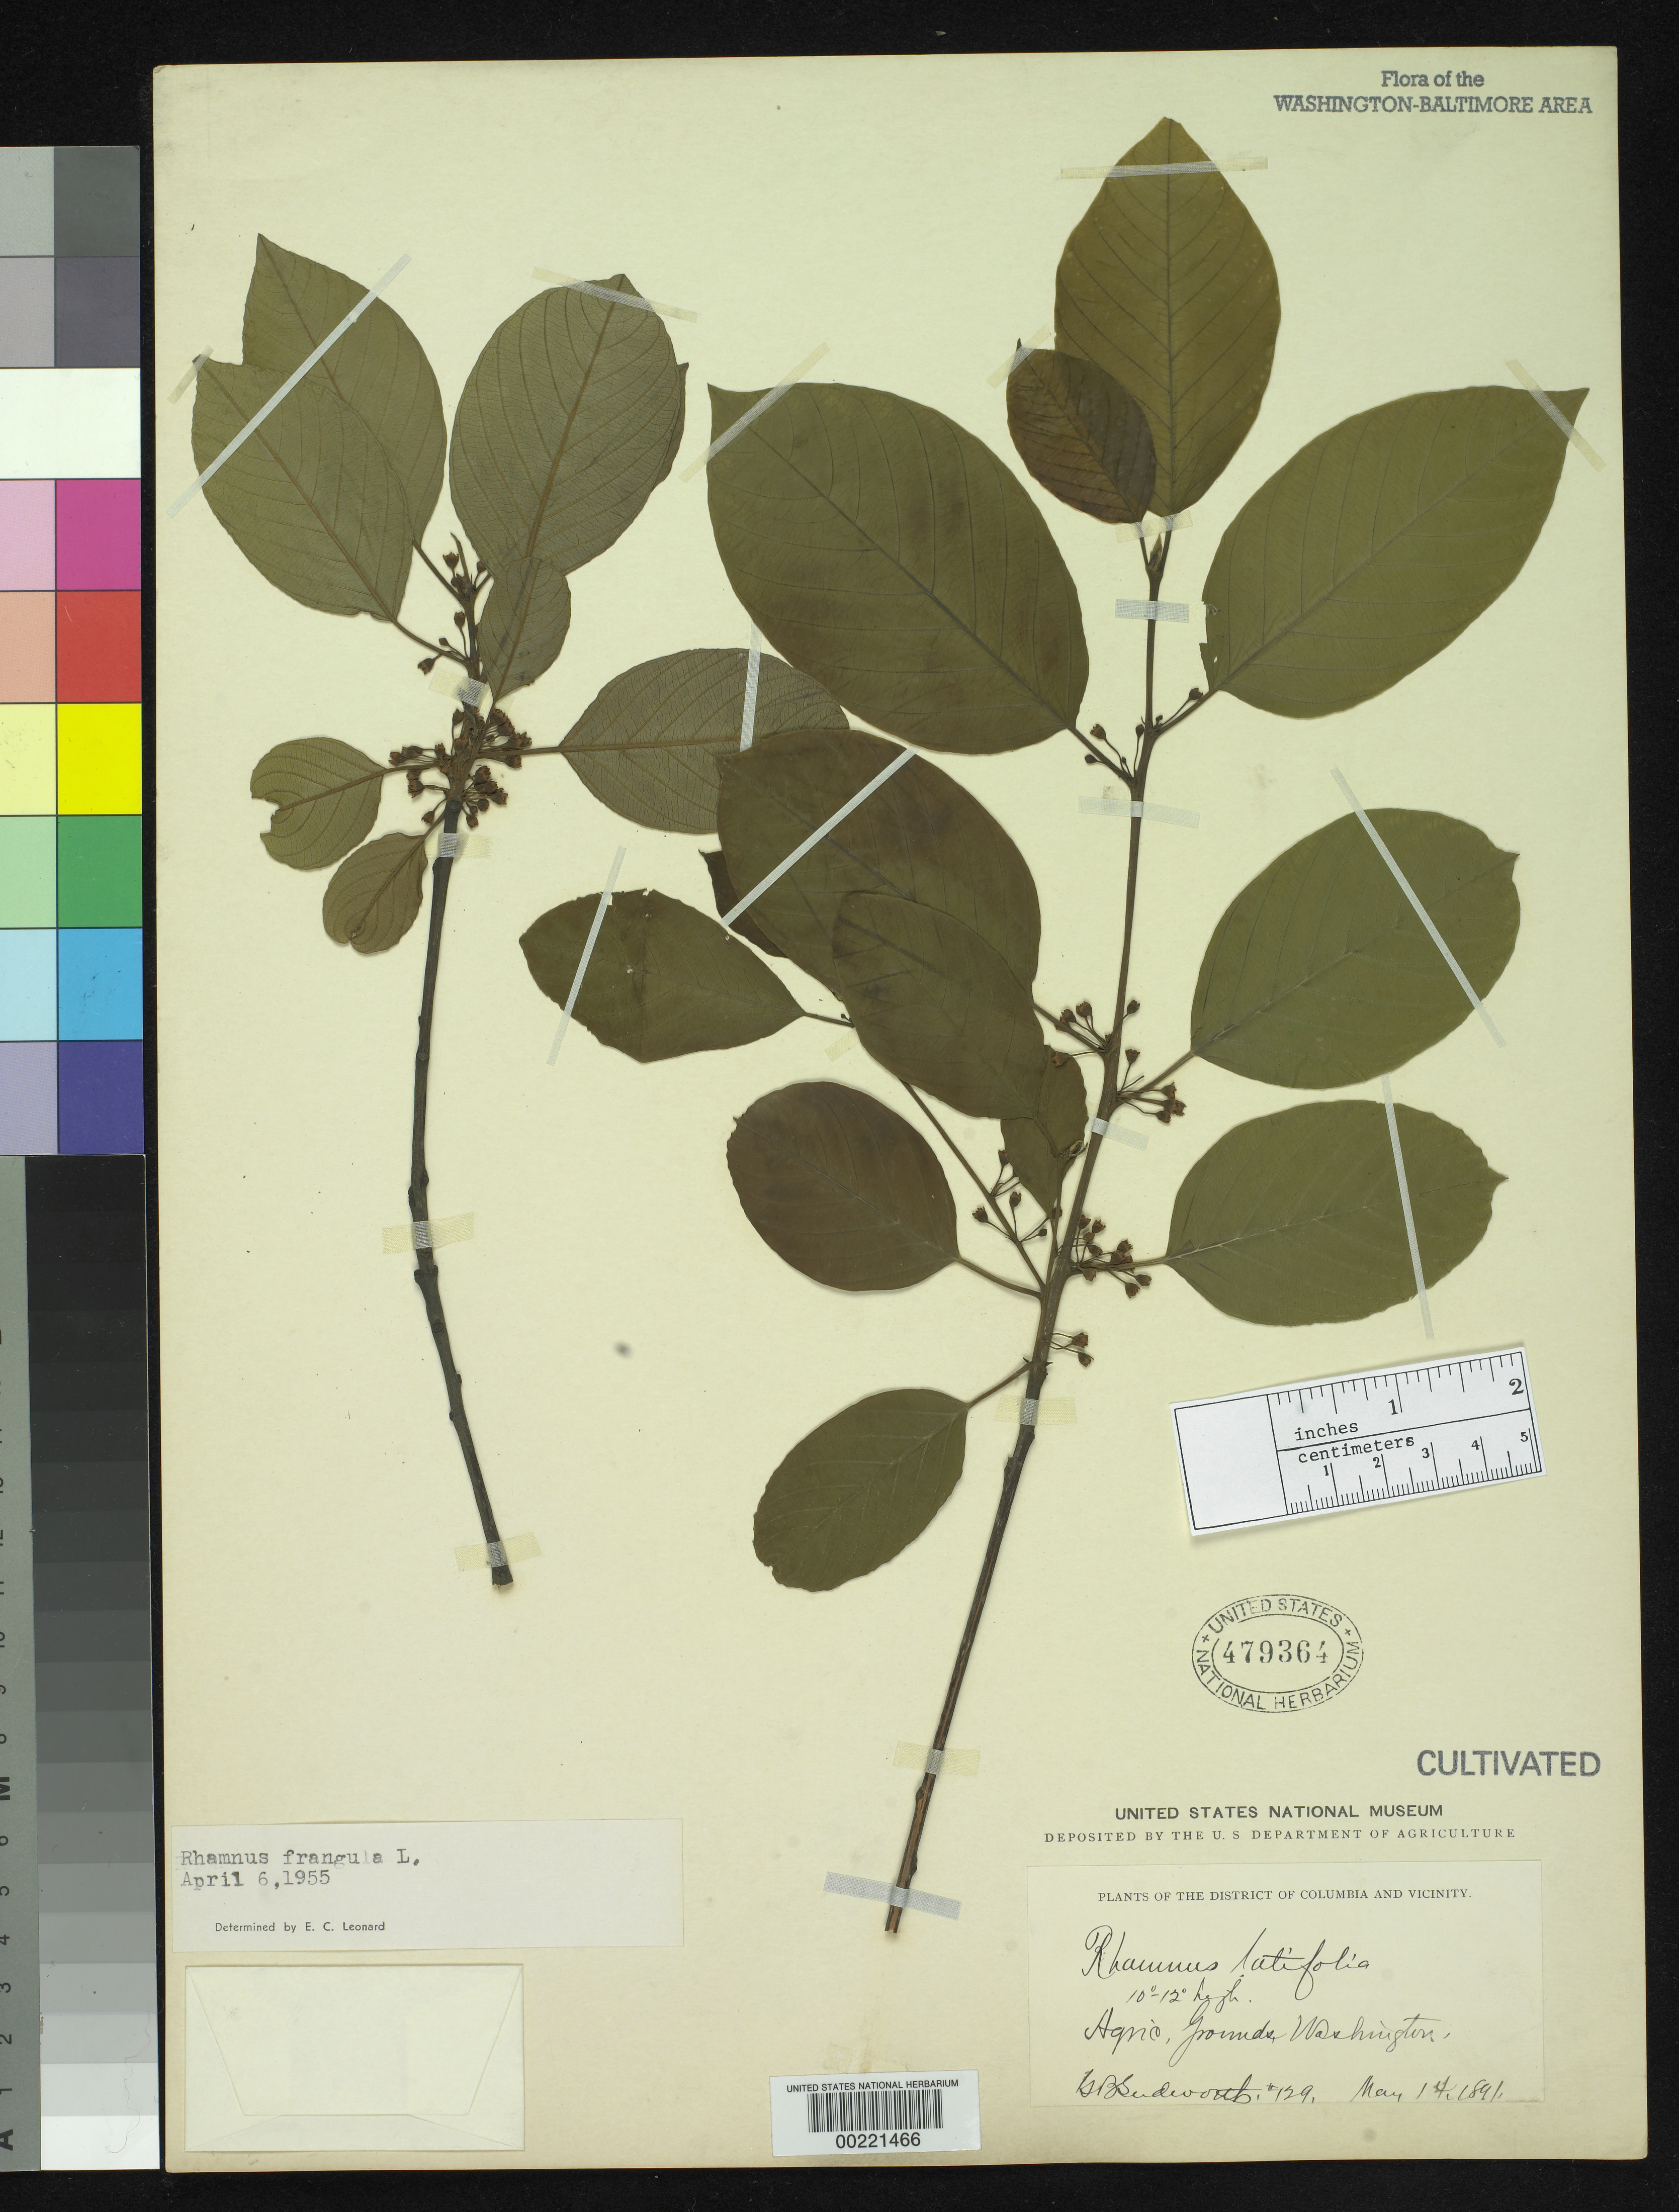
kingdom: Plantae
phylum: Tracheophyta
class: Magnoliopsida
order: Rosales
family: Rhamnaceae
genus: Frangula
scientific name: Frangula alnus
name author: Mill.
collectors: G. B. Sudworth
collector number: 129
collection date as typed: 14 May 1891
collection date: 1891-05-14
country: United States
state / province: District of Columbia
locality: Department of Agriculture grounds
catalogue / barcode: US 479364